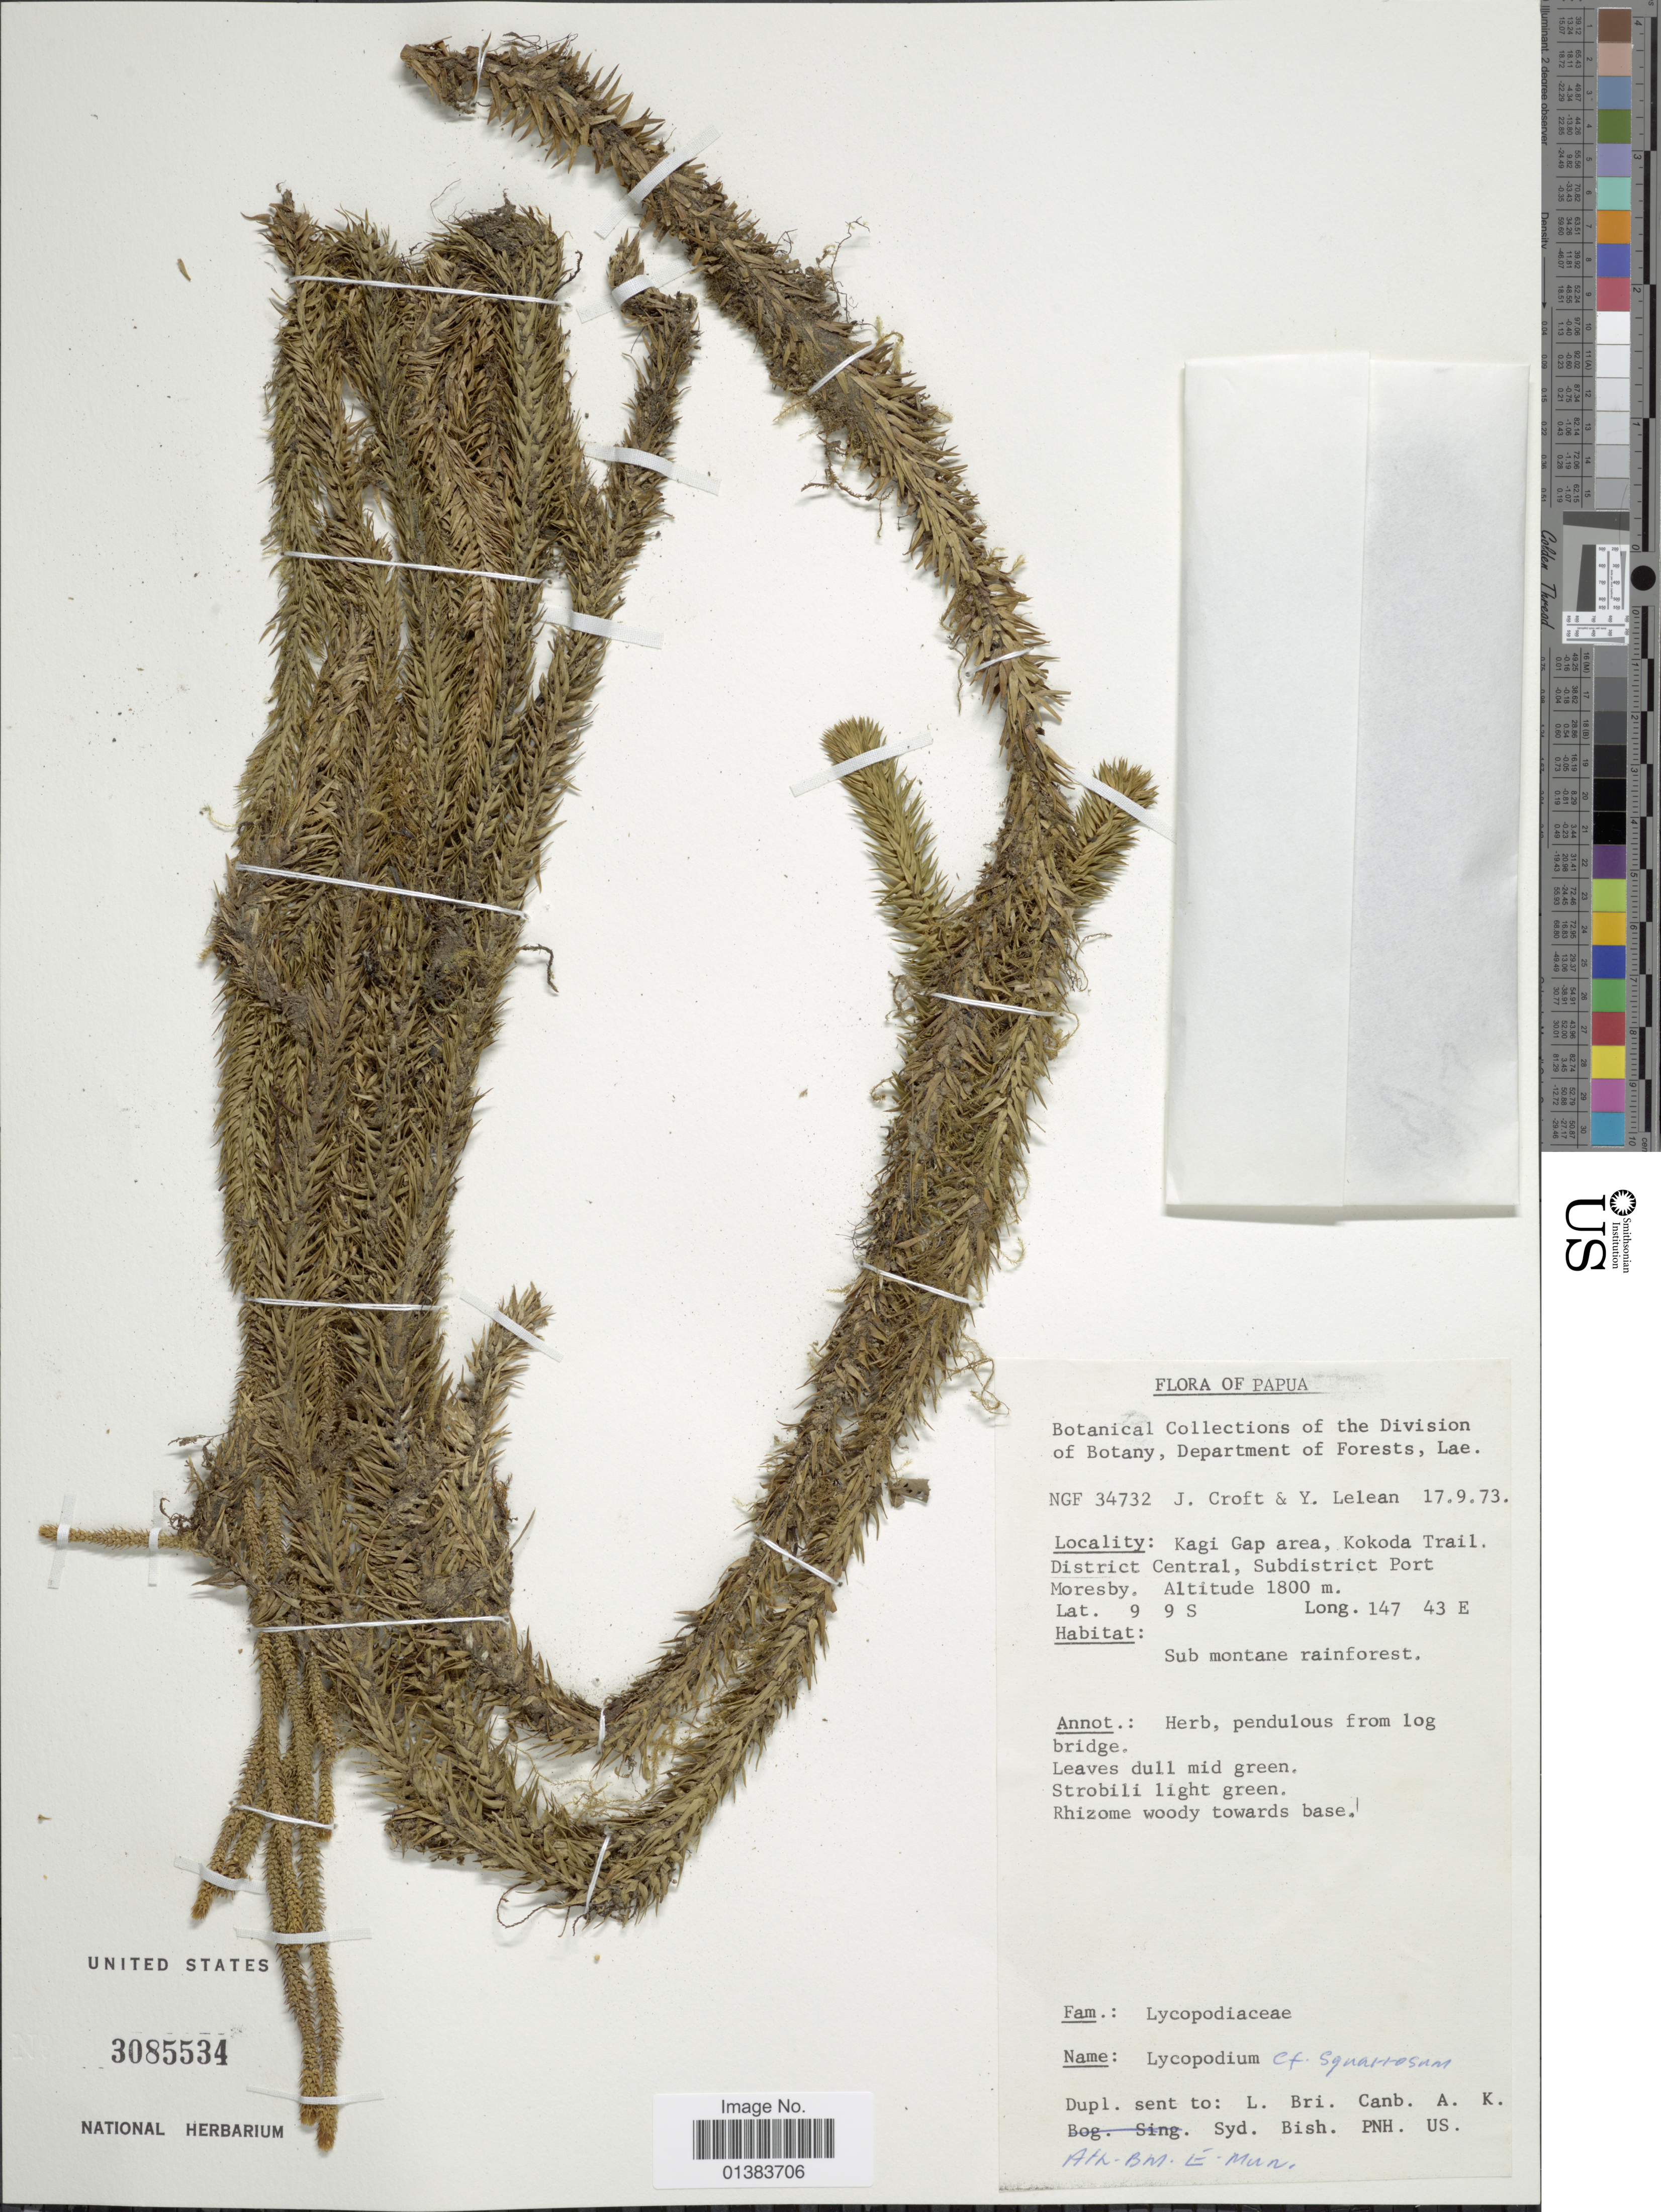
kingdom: Plantae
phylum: Tracheophyta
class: Lycopodiopsida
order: Lycopodiales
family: Lycopodiaceae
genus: Phlegmariurus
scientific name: Phlegmariurus squarrosus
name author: (G. Forst.) Á. Löve & D. Löve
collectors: J. Croft & Y. Lelean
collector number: NGF 34732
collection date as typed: Transcribed d/m/y: 17/9/73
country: Papua New Guinea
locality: Papua, Kagi Gap area, Kokoda Trail, District Central, Subdistrict Port Moresby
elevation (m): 1800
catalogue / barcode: US 3085534